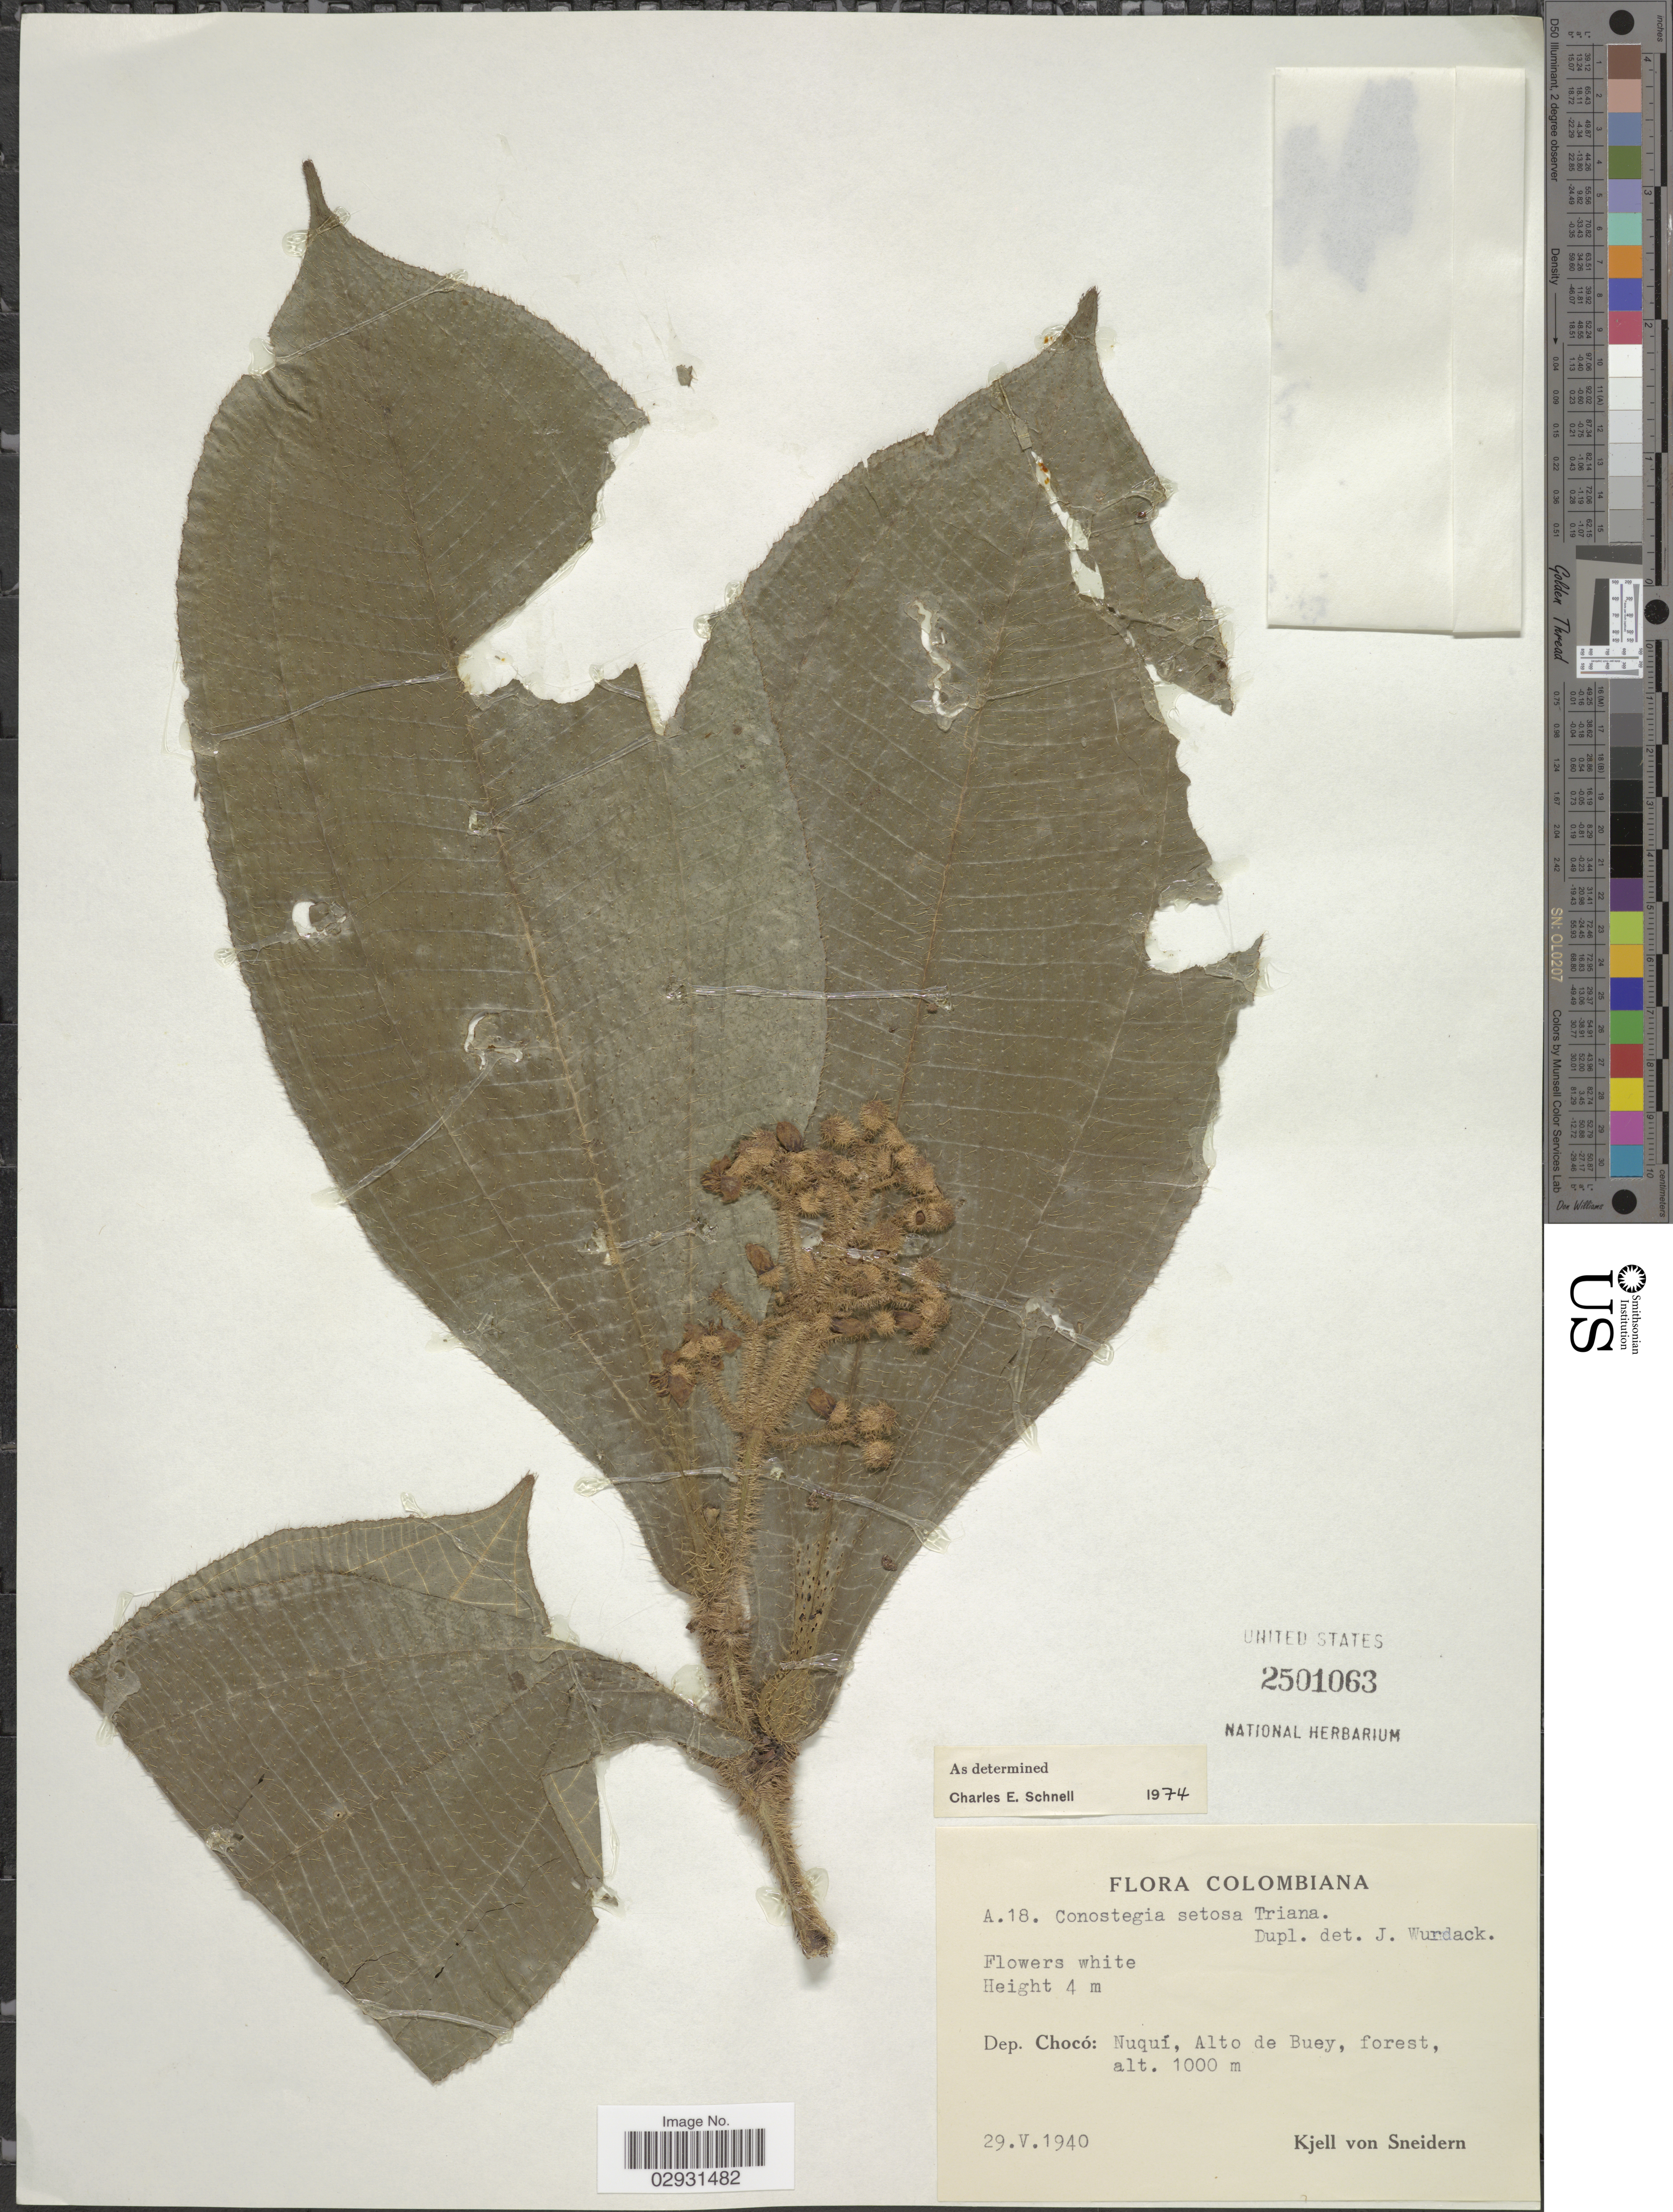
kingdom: Plantae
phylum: Tracheophyta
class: Magnoliopsida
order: Myrtales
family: Melastomataceae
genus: Conostegia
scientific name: Conostegia setosa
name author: Triana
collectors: K. von Sneidern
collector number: A18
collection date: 1940-05-29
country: Colombia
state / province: Chocó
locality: Dep. Chocó: Nuquí, Alto de Buey.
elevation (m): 1000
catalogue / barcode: US 2501063